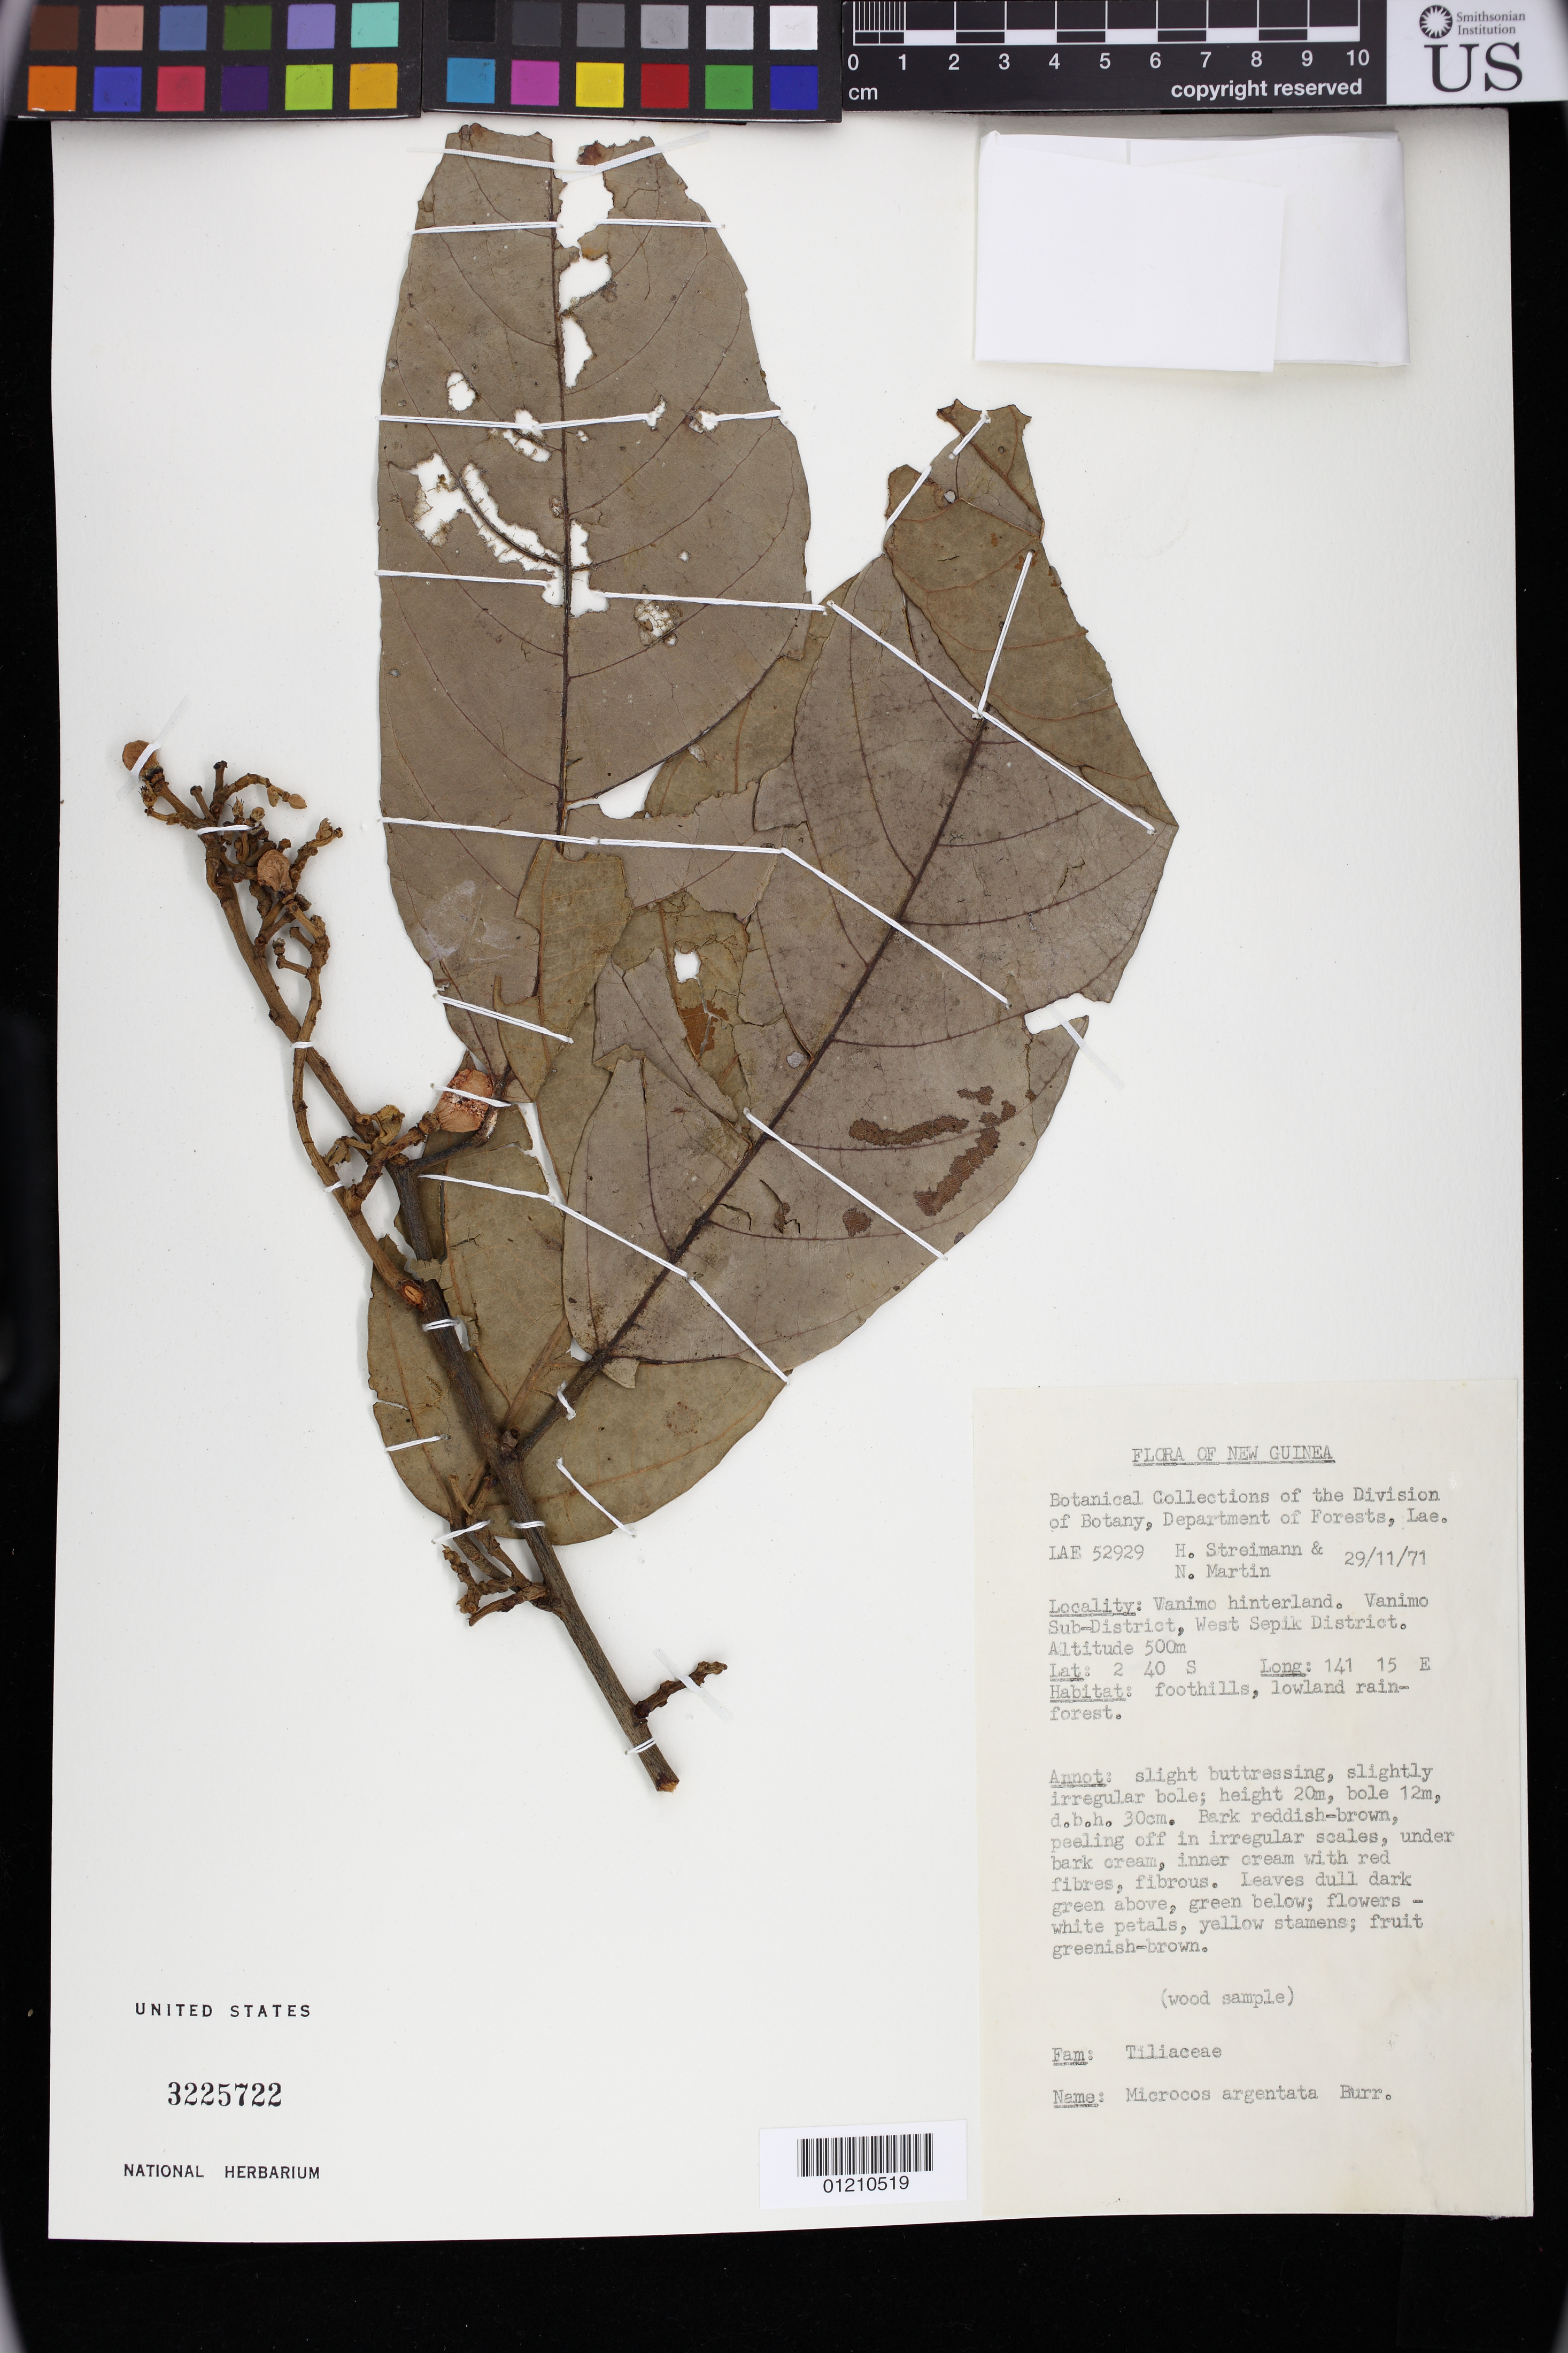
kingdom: Plantae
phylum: Tracheophyta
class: Magnoliopsida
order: Malvales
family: Malvaceae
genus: Microcos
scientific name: Microcos argentata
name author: Burret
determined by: James, S. A.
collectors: N. Martin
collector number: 52929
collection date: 1971-11-29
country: Papua New Guinea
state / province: Sandaun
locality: Vanimo hinterland. Vanimo Sub-district, West Sepik District.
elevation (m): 500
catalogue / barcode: US 3225722